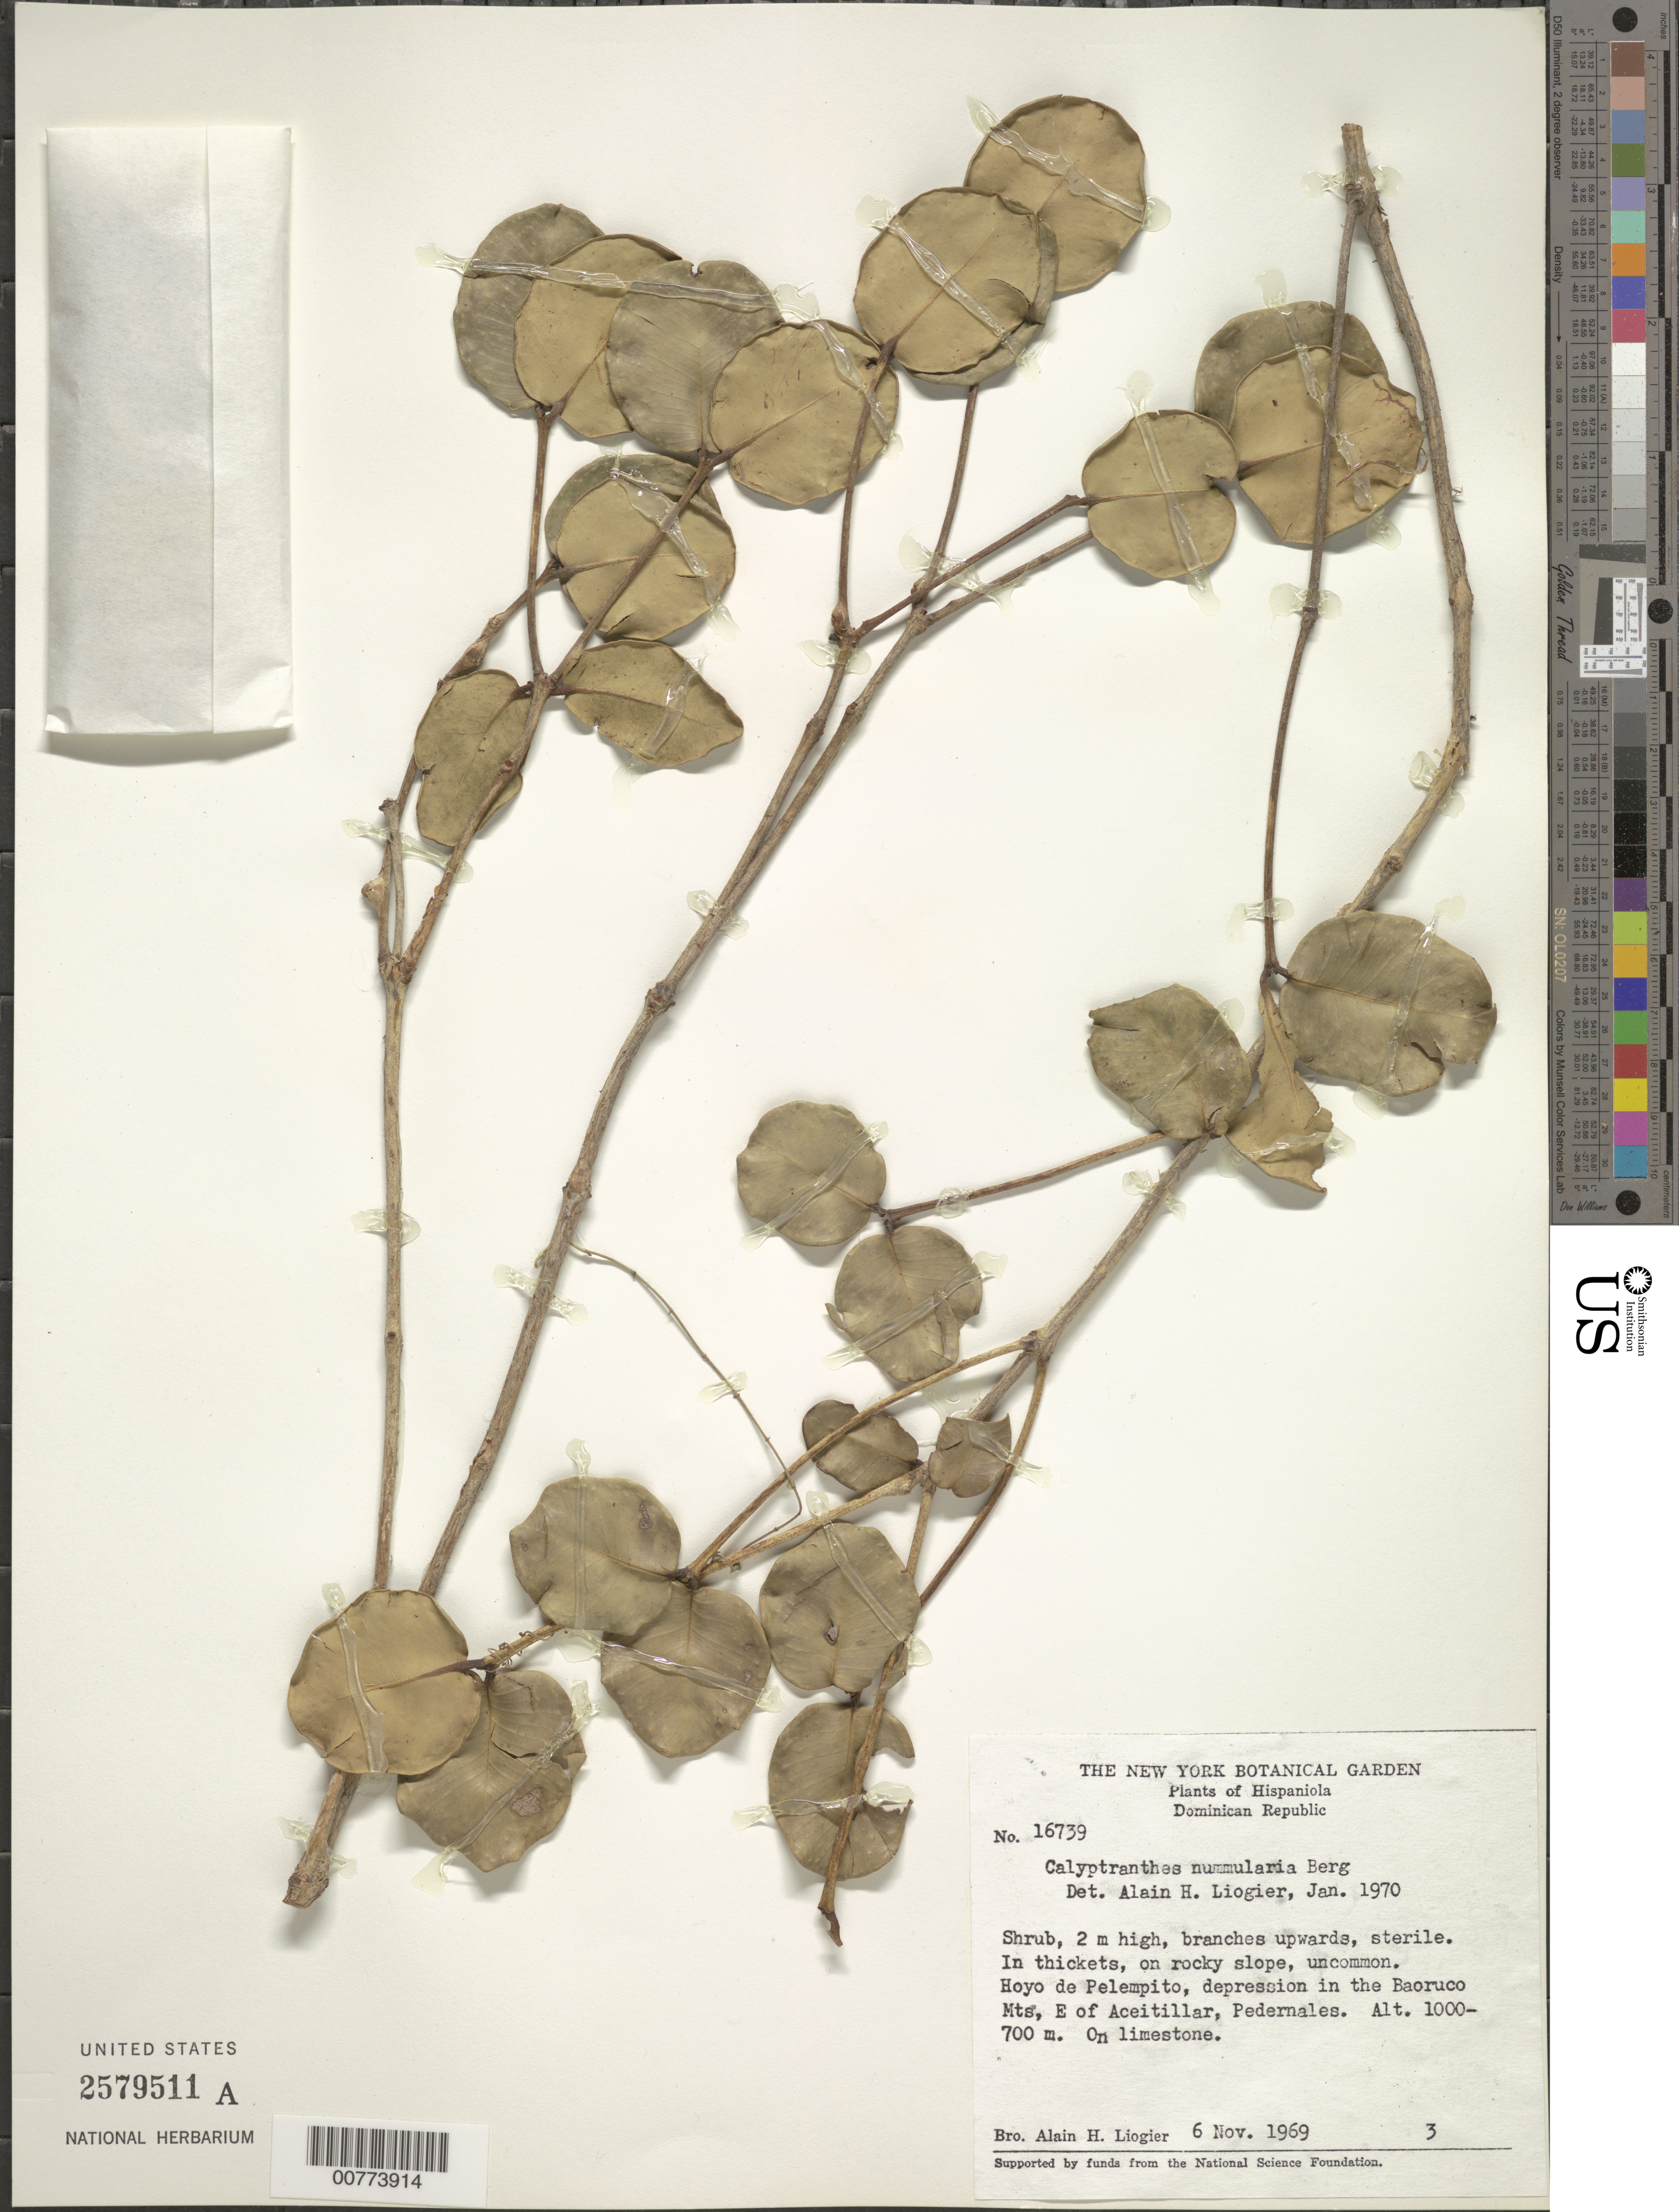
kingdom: Plantae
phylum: Tracheophyta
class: Magnoliopsida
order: Myrtales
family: Myrtaceae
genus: Myrcia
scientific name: Myrcia nummularia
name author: (O. Berg) K. Campbell & Peguero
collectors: A. H. Liogier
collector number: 16739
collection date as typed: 06 Nov 1969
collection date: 1969-11-06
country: Dominican Republic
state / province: Pedernales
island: Hispaniola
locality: Hoyo de Pelempito, depression in the Baoruco Mts., east of Aceitillar.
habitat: In thickets, on rocky slope, limestone.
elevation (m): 1000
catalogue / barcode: US 2579511A